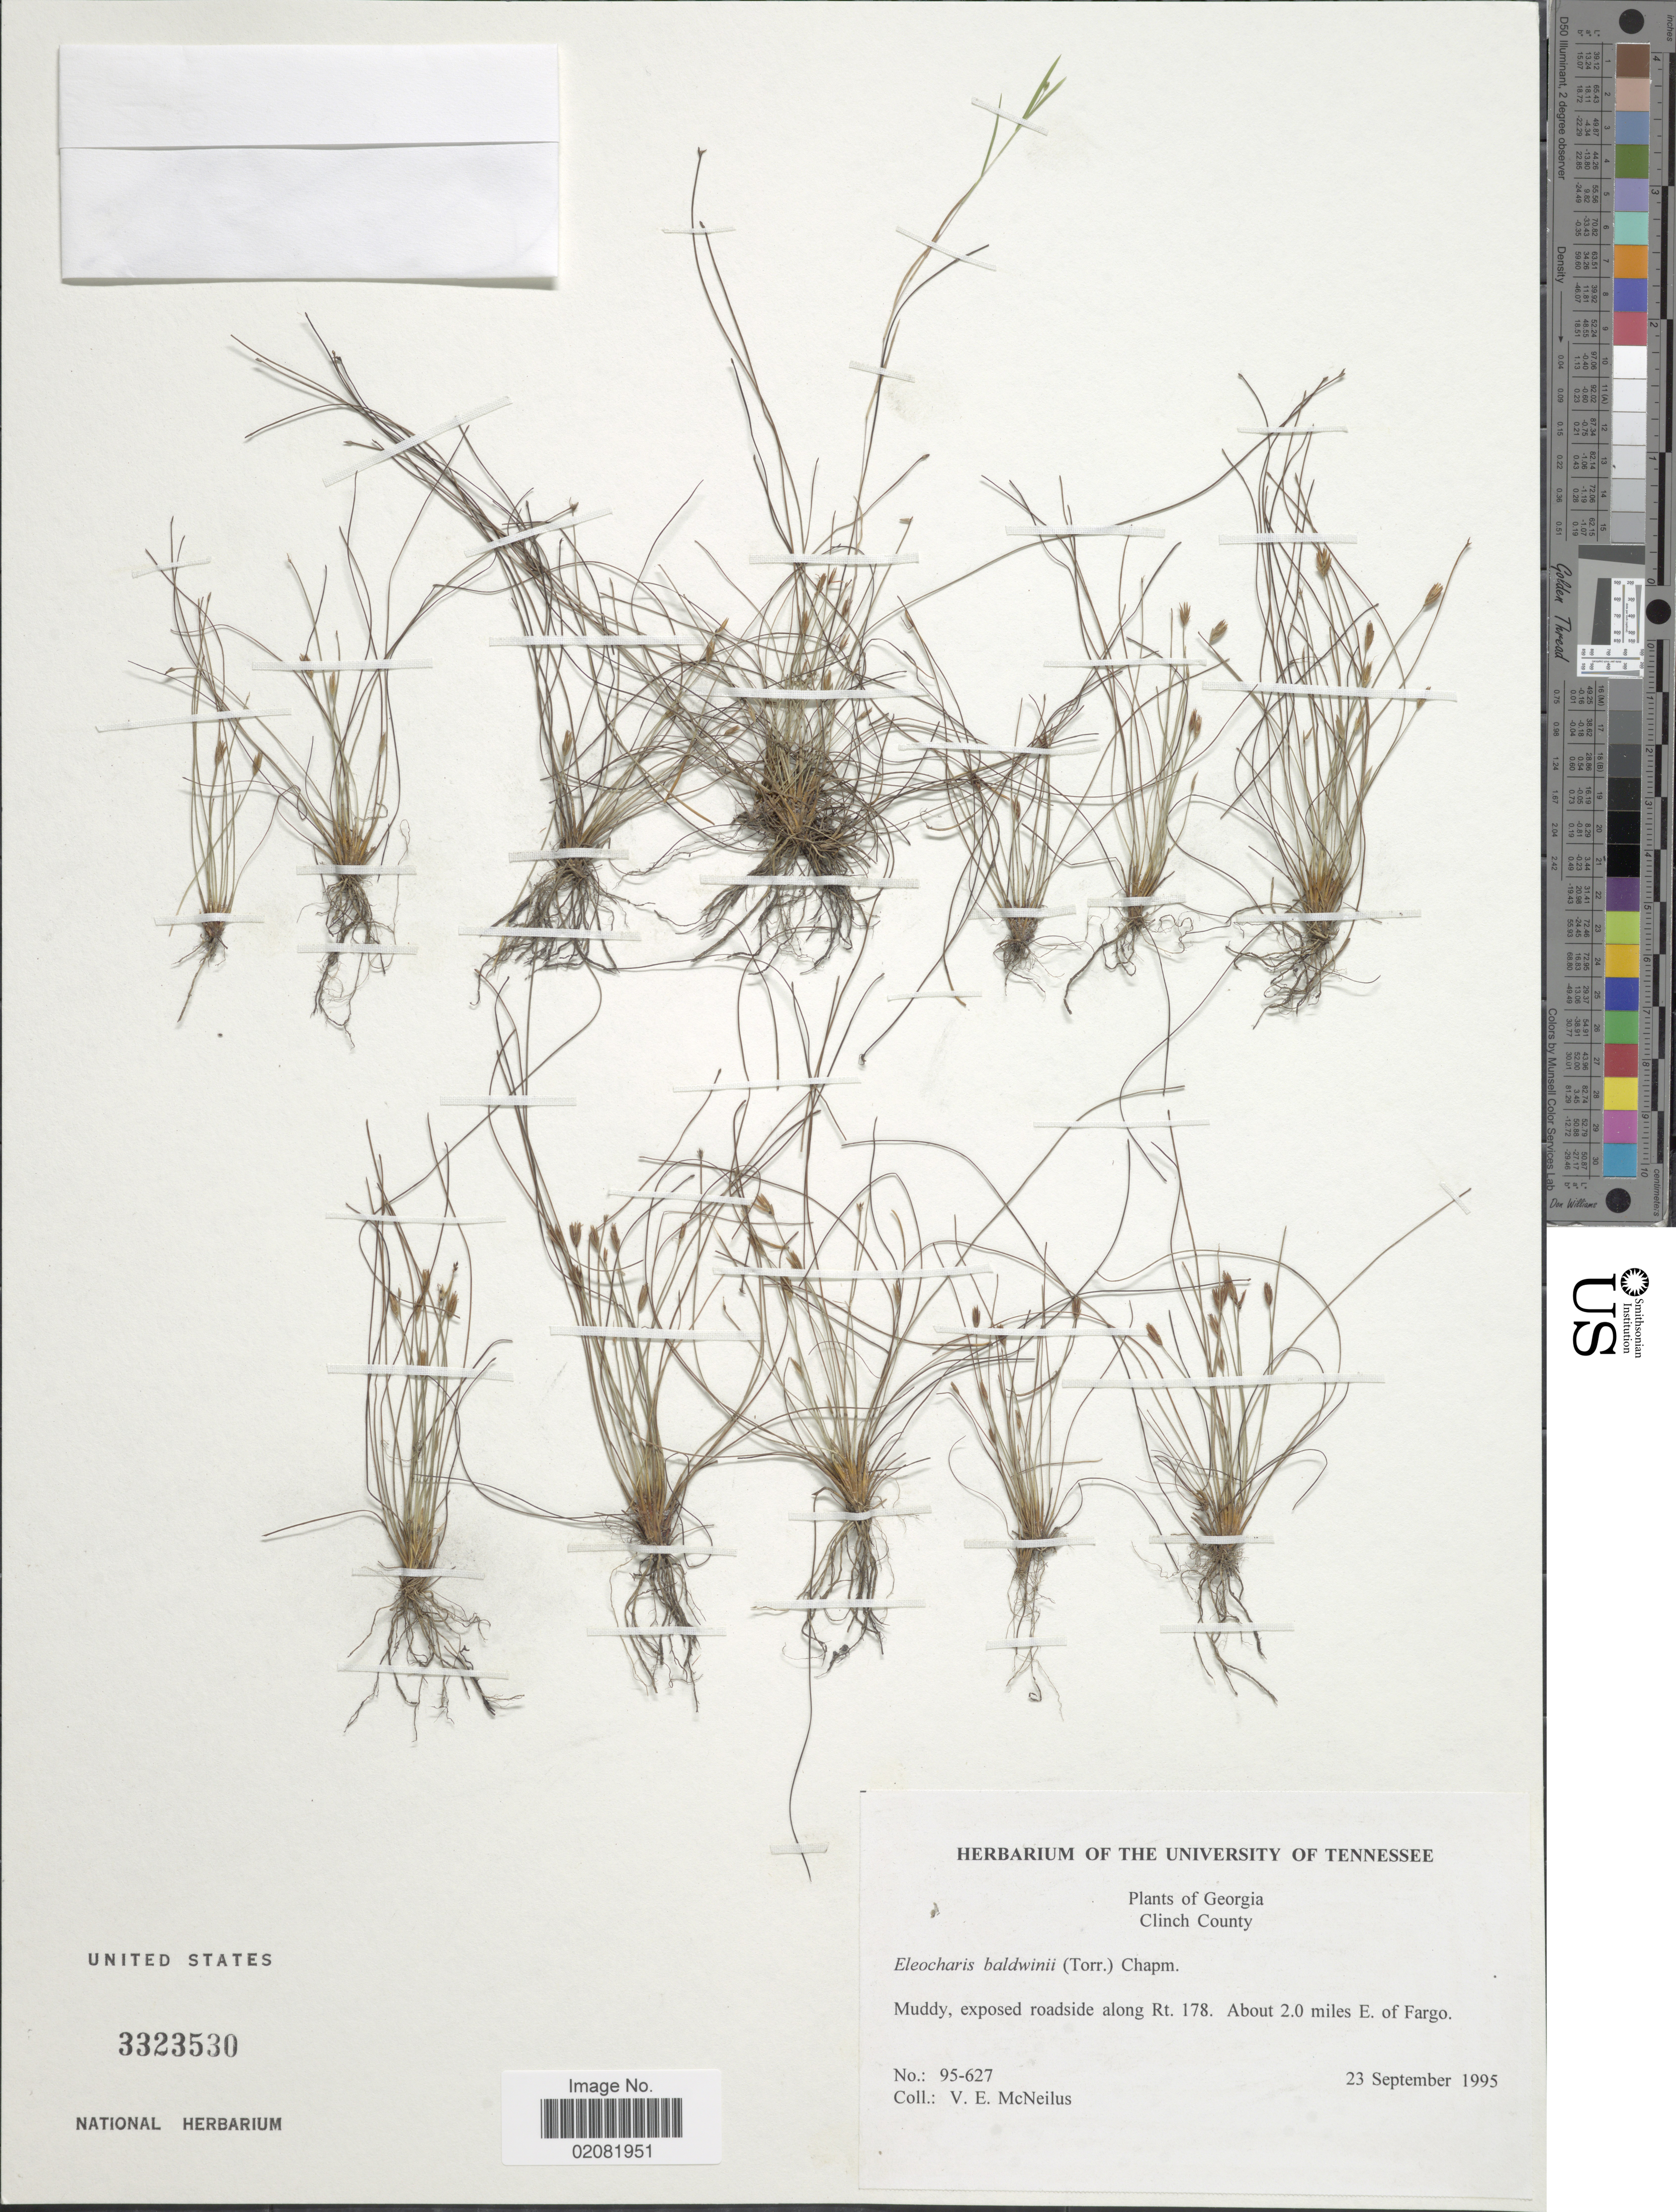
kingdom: Plantae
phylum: Tracheophyta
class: Liliopsida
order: Poales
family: Cyperaceae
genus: Eleocharis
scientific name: Eleocharis baldwinii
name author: (Torr.) Chapm.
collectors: V. Mcneilus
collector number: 95-627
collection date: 1995-09-23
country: United States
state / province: Georgia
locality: Clinch County. along Rt 178. About 2.0 miles E. of Fargo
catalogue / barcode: US 3223530